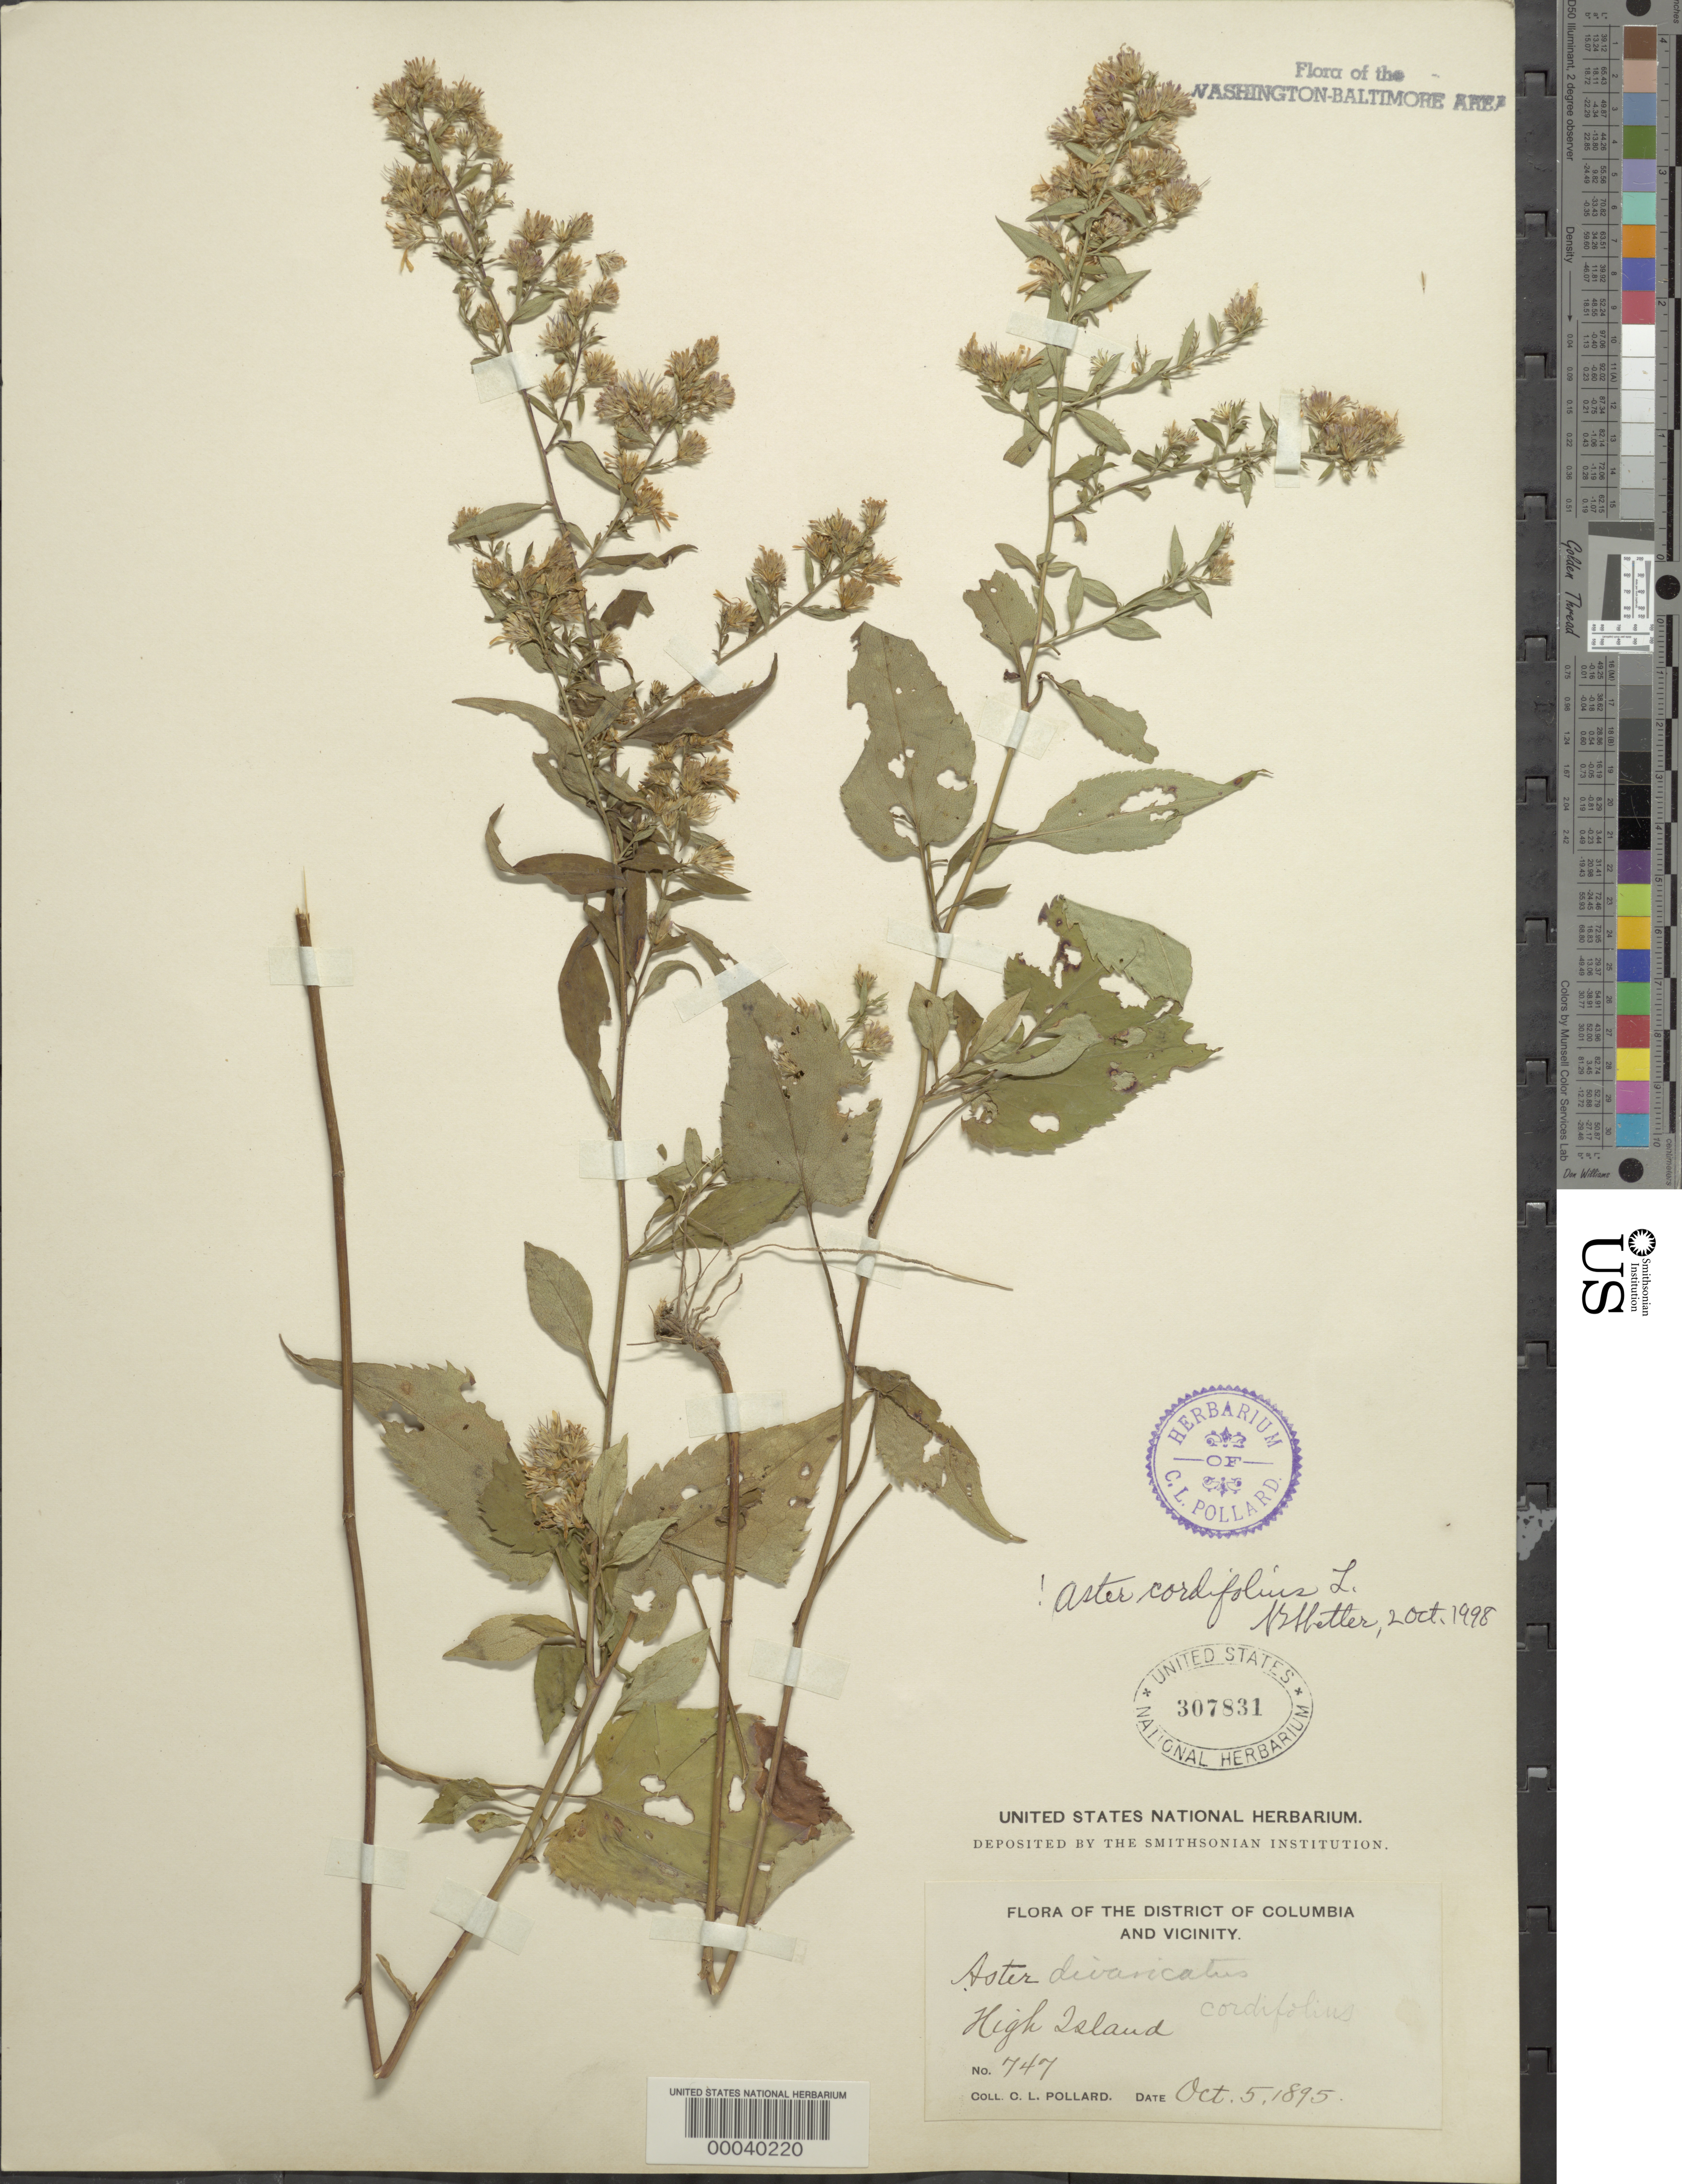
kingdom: Plantae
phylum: Tracheophyta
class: Magnoliopsida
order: Asterales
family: Asteraceae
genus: Symphyotrichum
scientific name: Symphyotrichum cordifolium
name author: (L.) G.L. Nesom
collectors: C. L. Pollard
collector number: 747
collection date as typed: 05 Oct 1895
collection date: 1895-10-05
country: United States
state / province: Maryland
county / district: Montgomery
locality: High Island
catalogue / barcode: US 307831